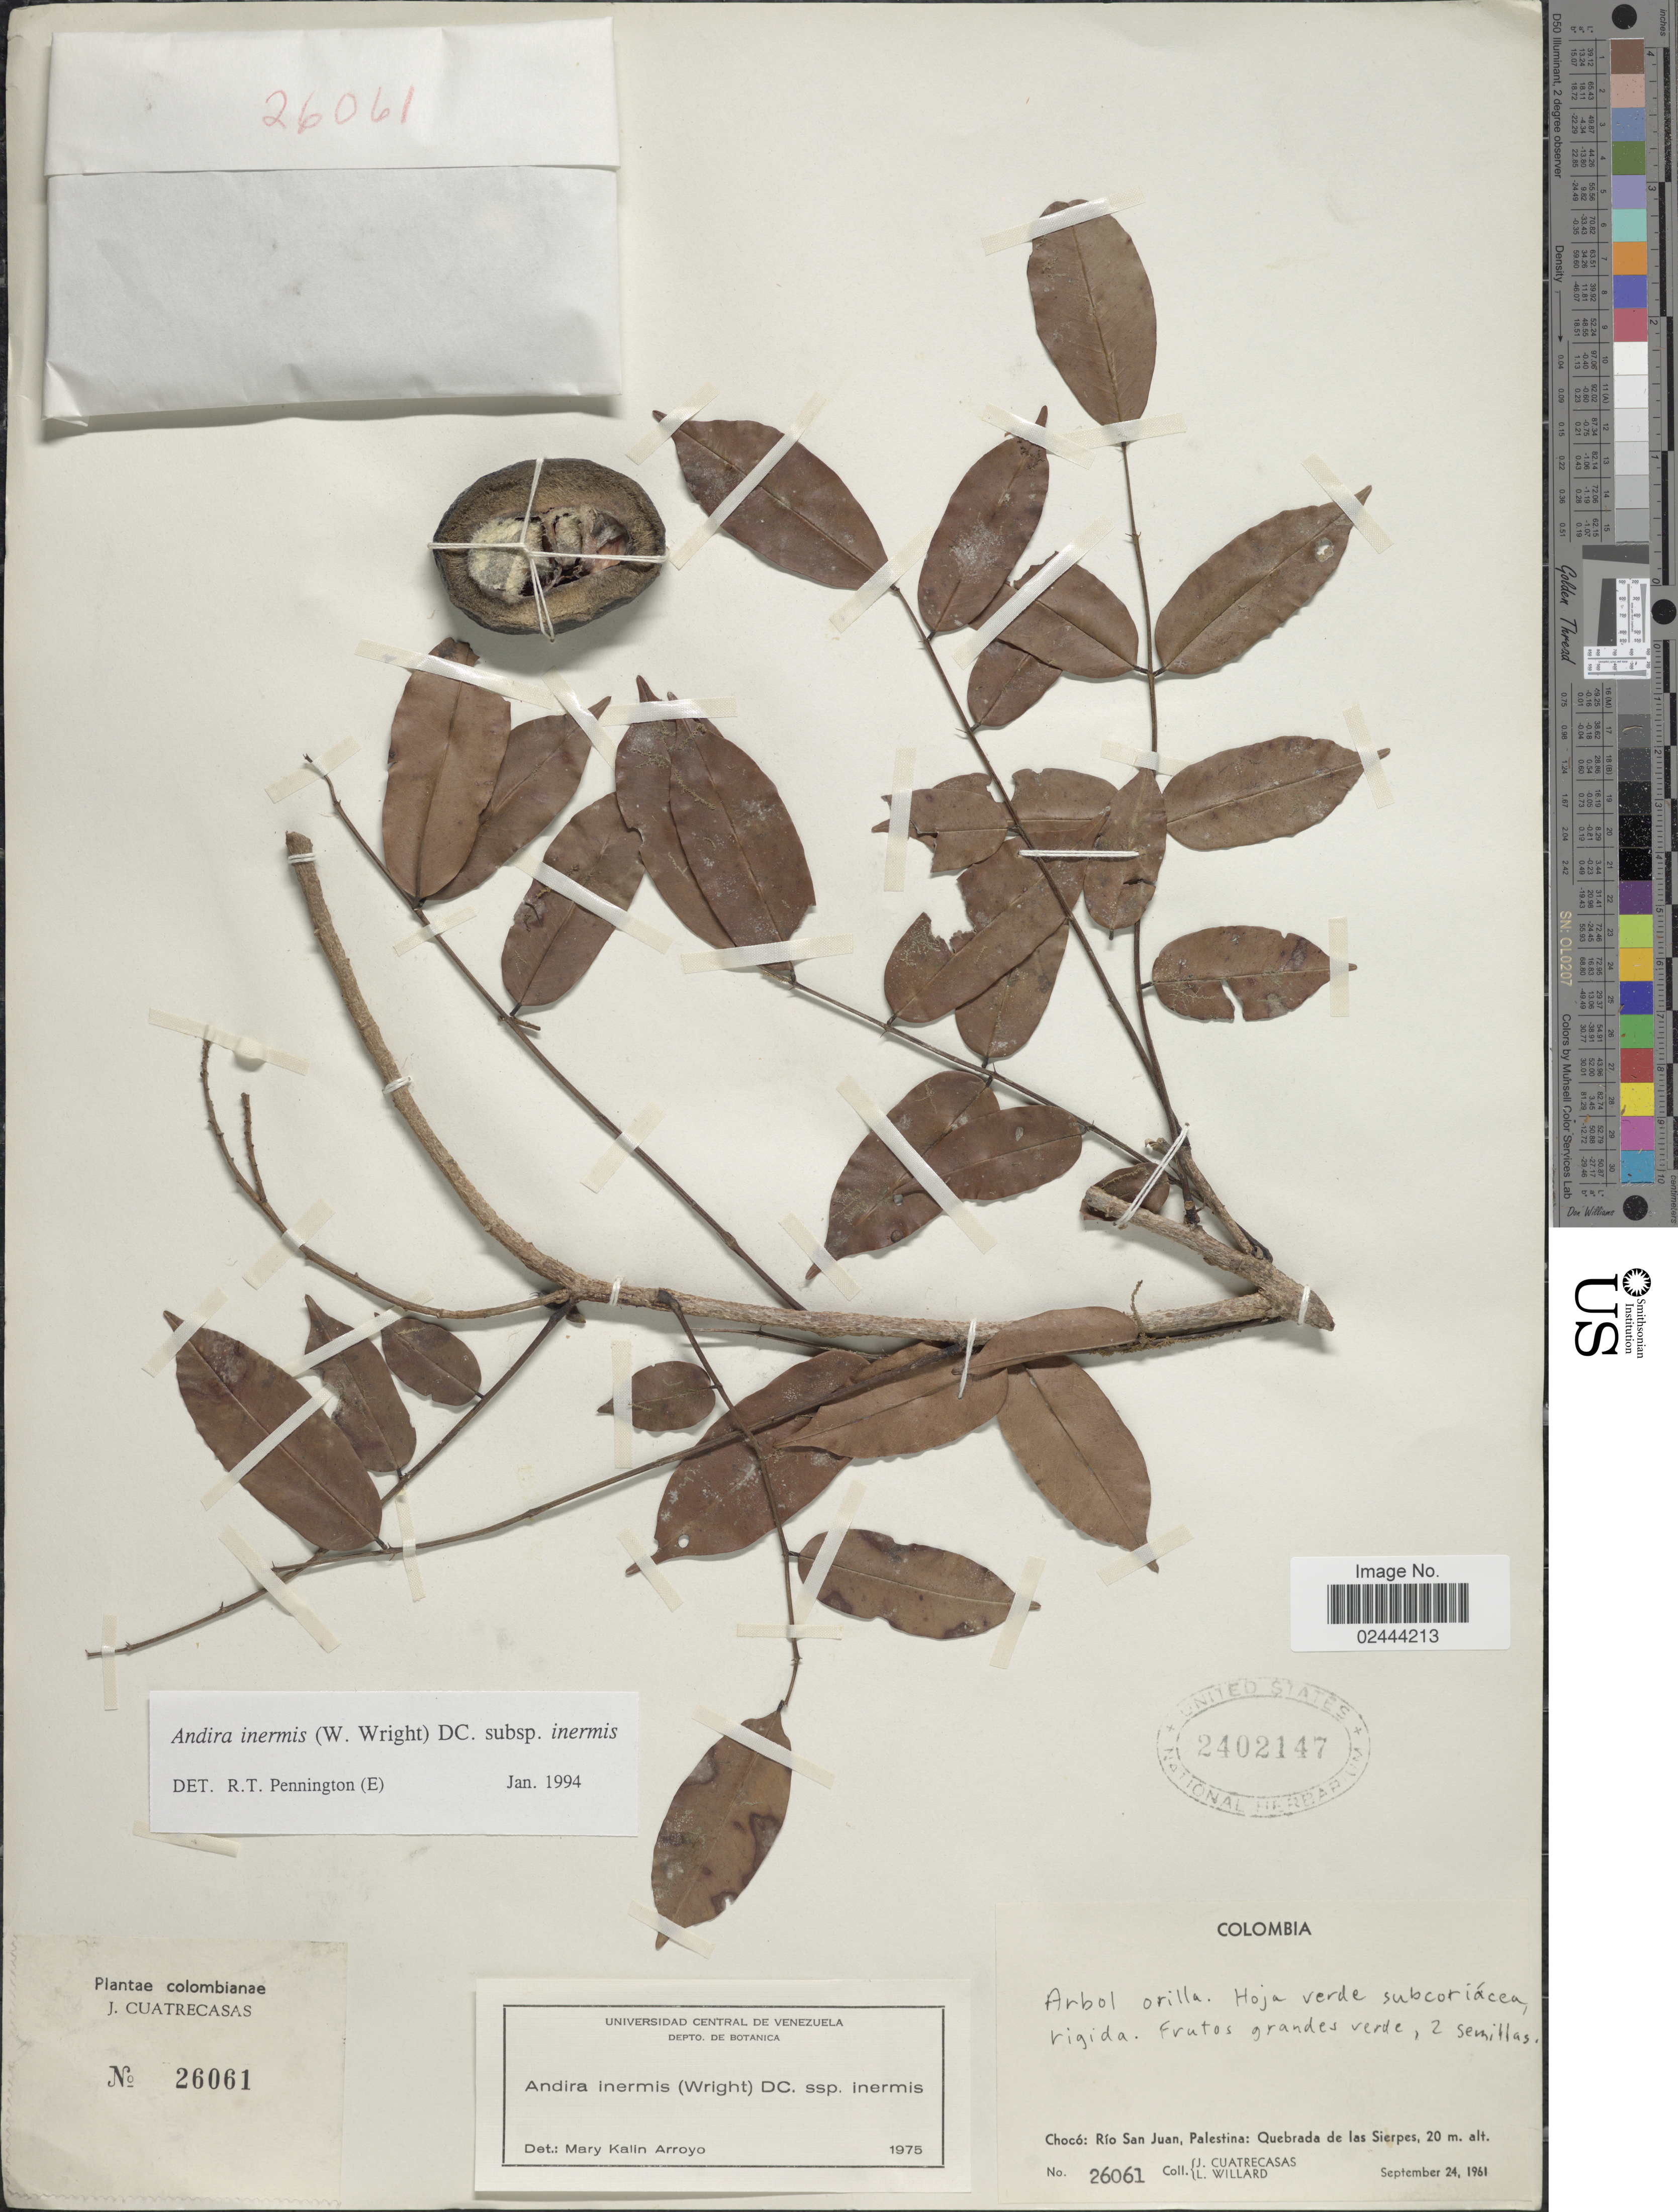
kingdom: Plantae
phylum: Tracheophyta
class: Magnoliopsida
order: Fabales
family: Fabaceae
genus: Andira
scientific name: Andira inermis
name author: (W. Wright) Kunth ex DC.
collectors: J. Cuatrecasas & L. Willard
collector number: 26061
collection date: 1961-09-24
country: Colombia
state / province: Chocó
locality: Rio San Juan, Palestina: Quebrada de las Sierpes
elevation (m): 20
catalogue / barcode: US 2502147